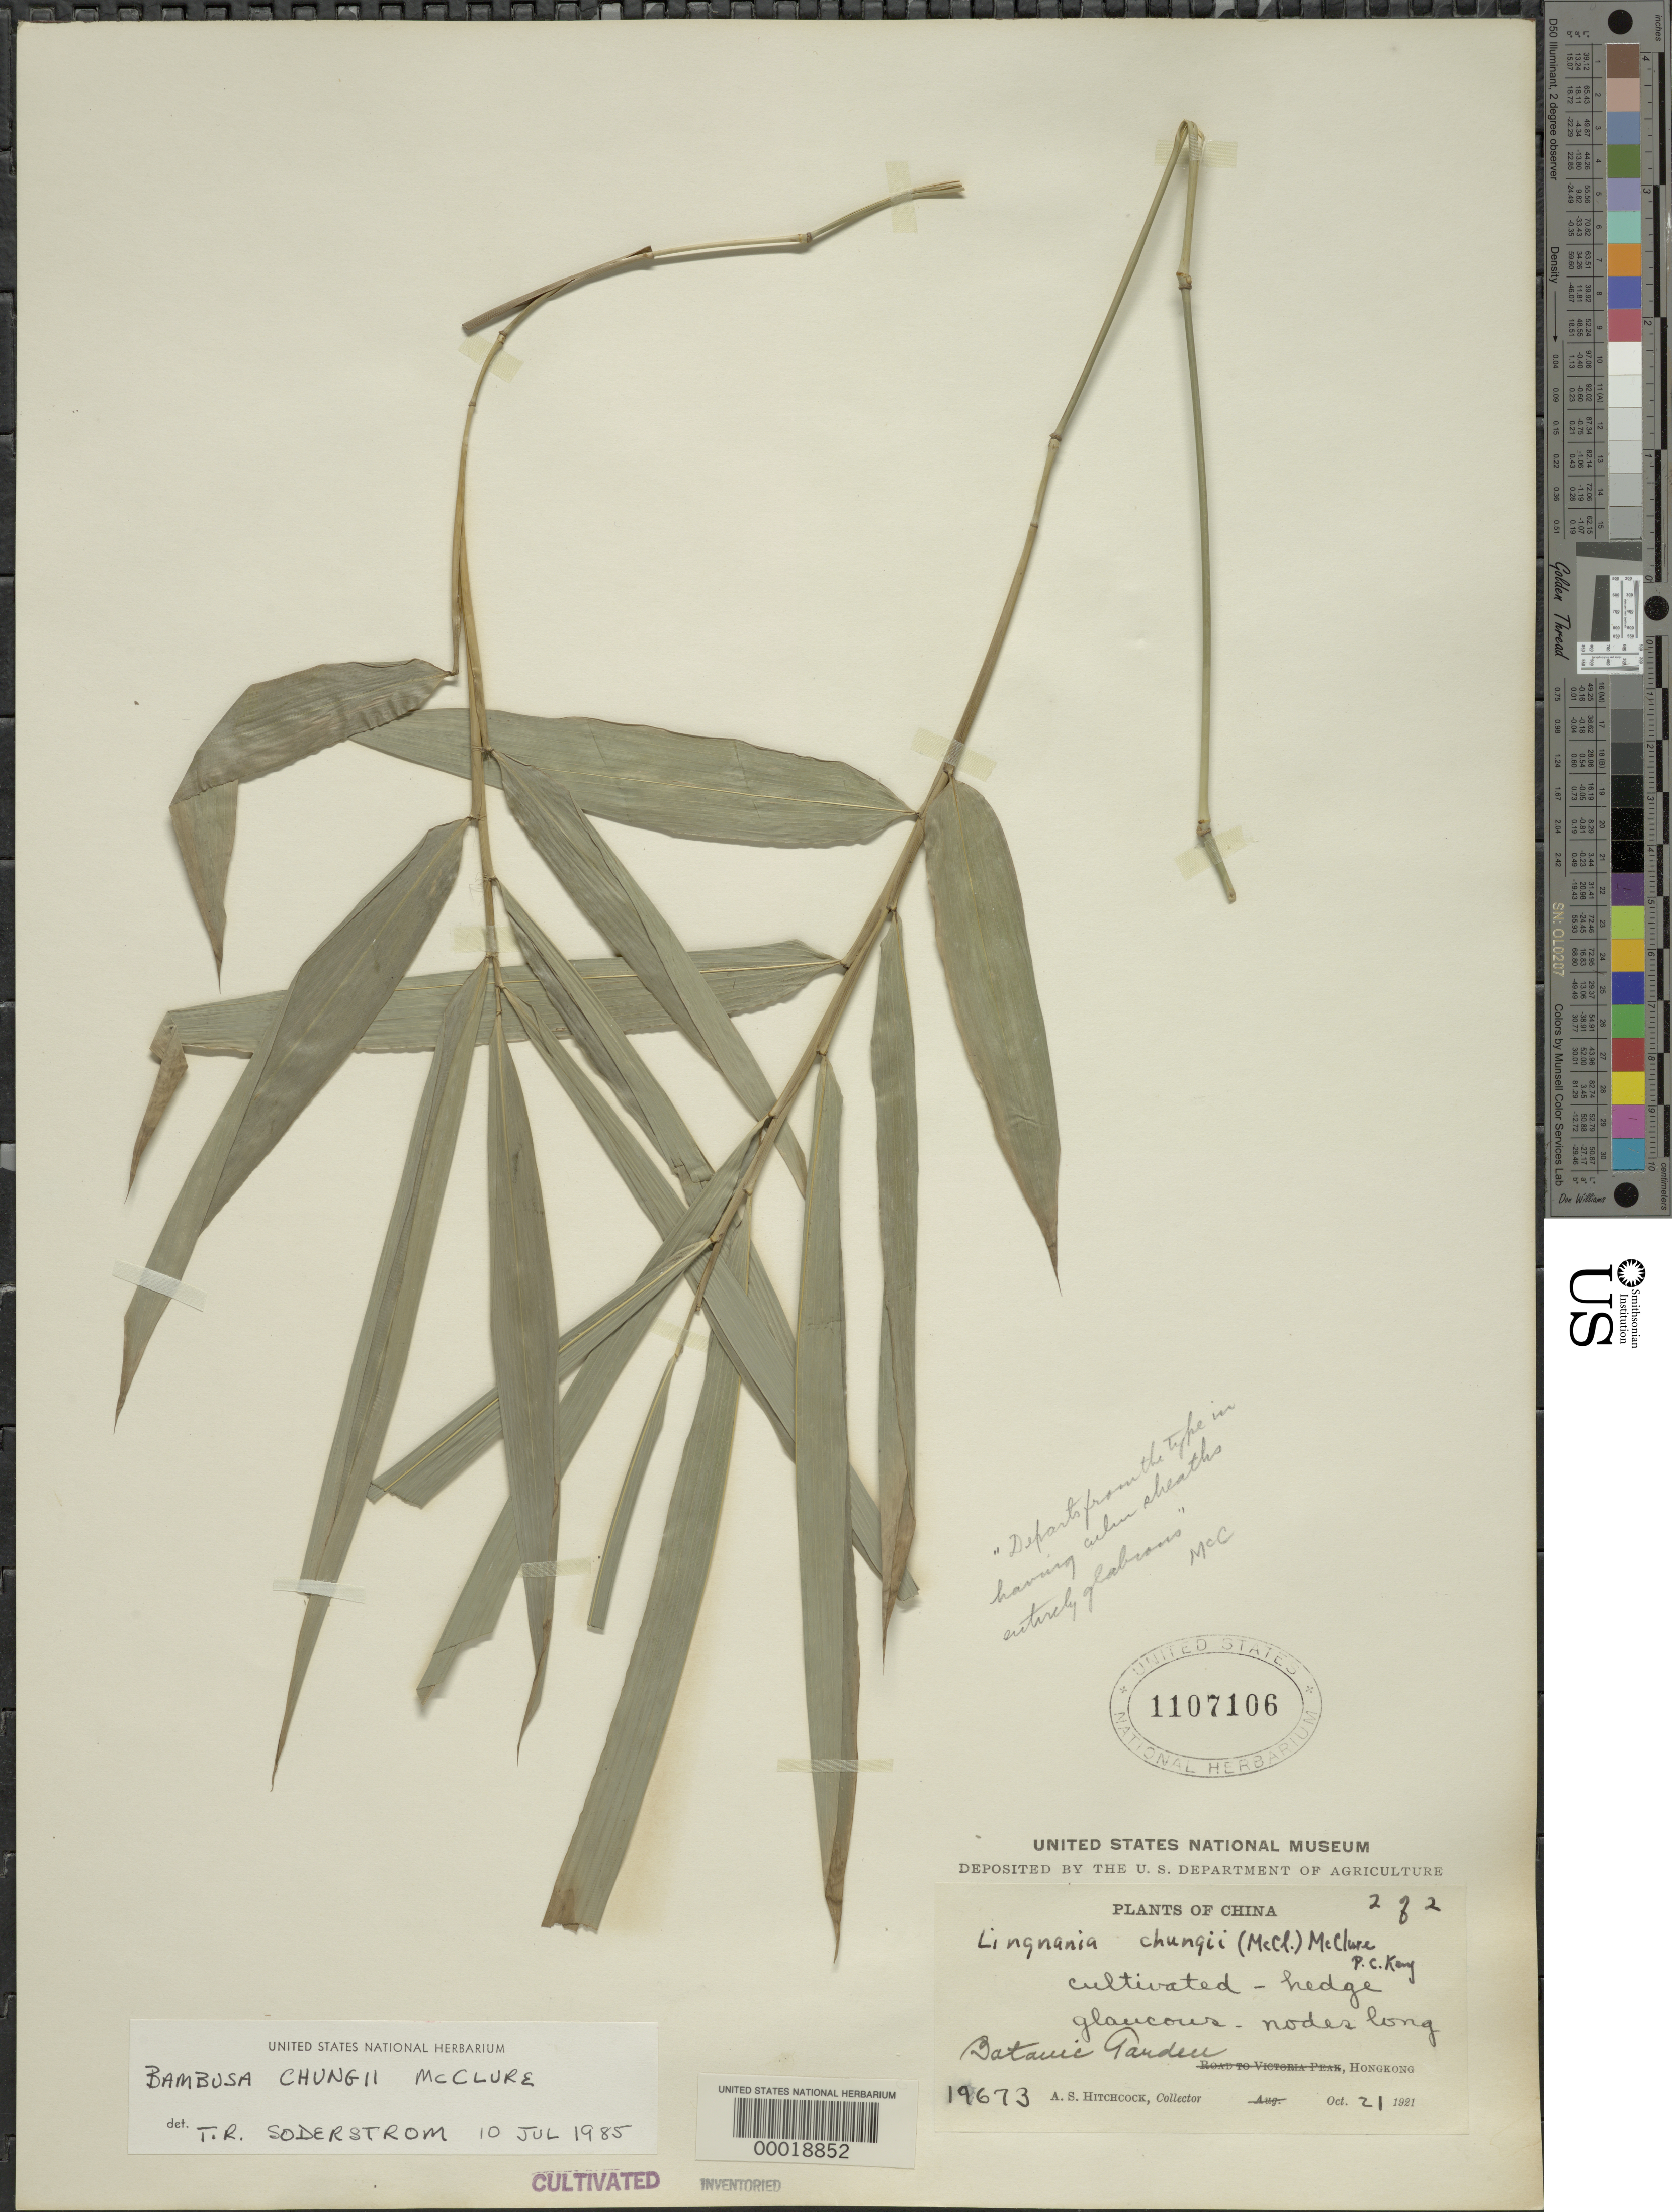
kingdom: Plantae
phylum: Tracheophyta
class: Liliopsida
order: Poales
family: Poaceae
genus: Lingnania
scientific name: Lingnania chungii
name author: (McClure) McClure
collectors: A. S. Hitchcock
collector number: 19673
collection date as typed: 21 Oct 1921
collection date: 1921-10-21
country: China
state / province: Hong Kong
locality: Botanic gardens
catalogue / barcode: US 1107106